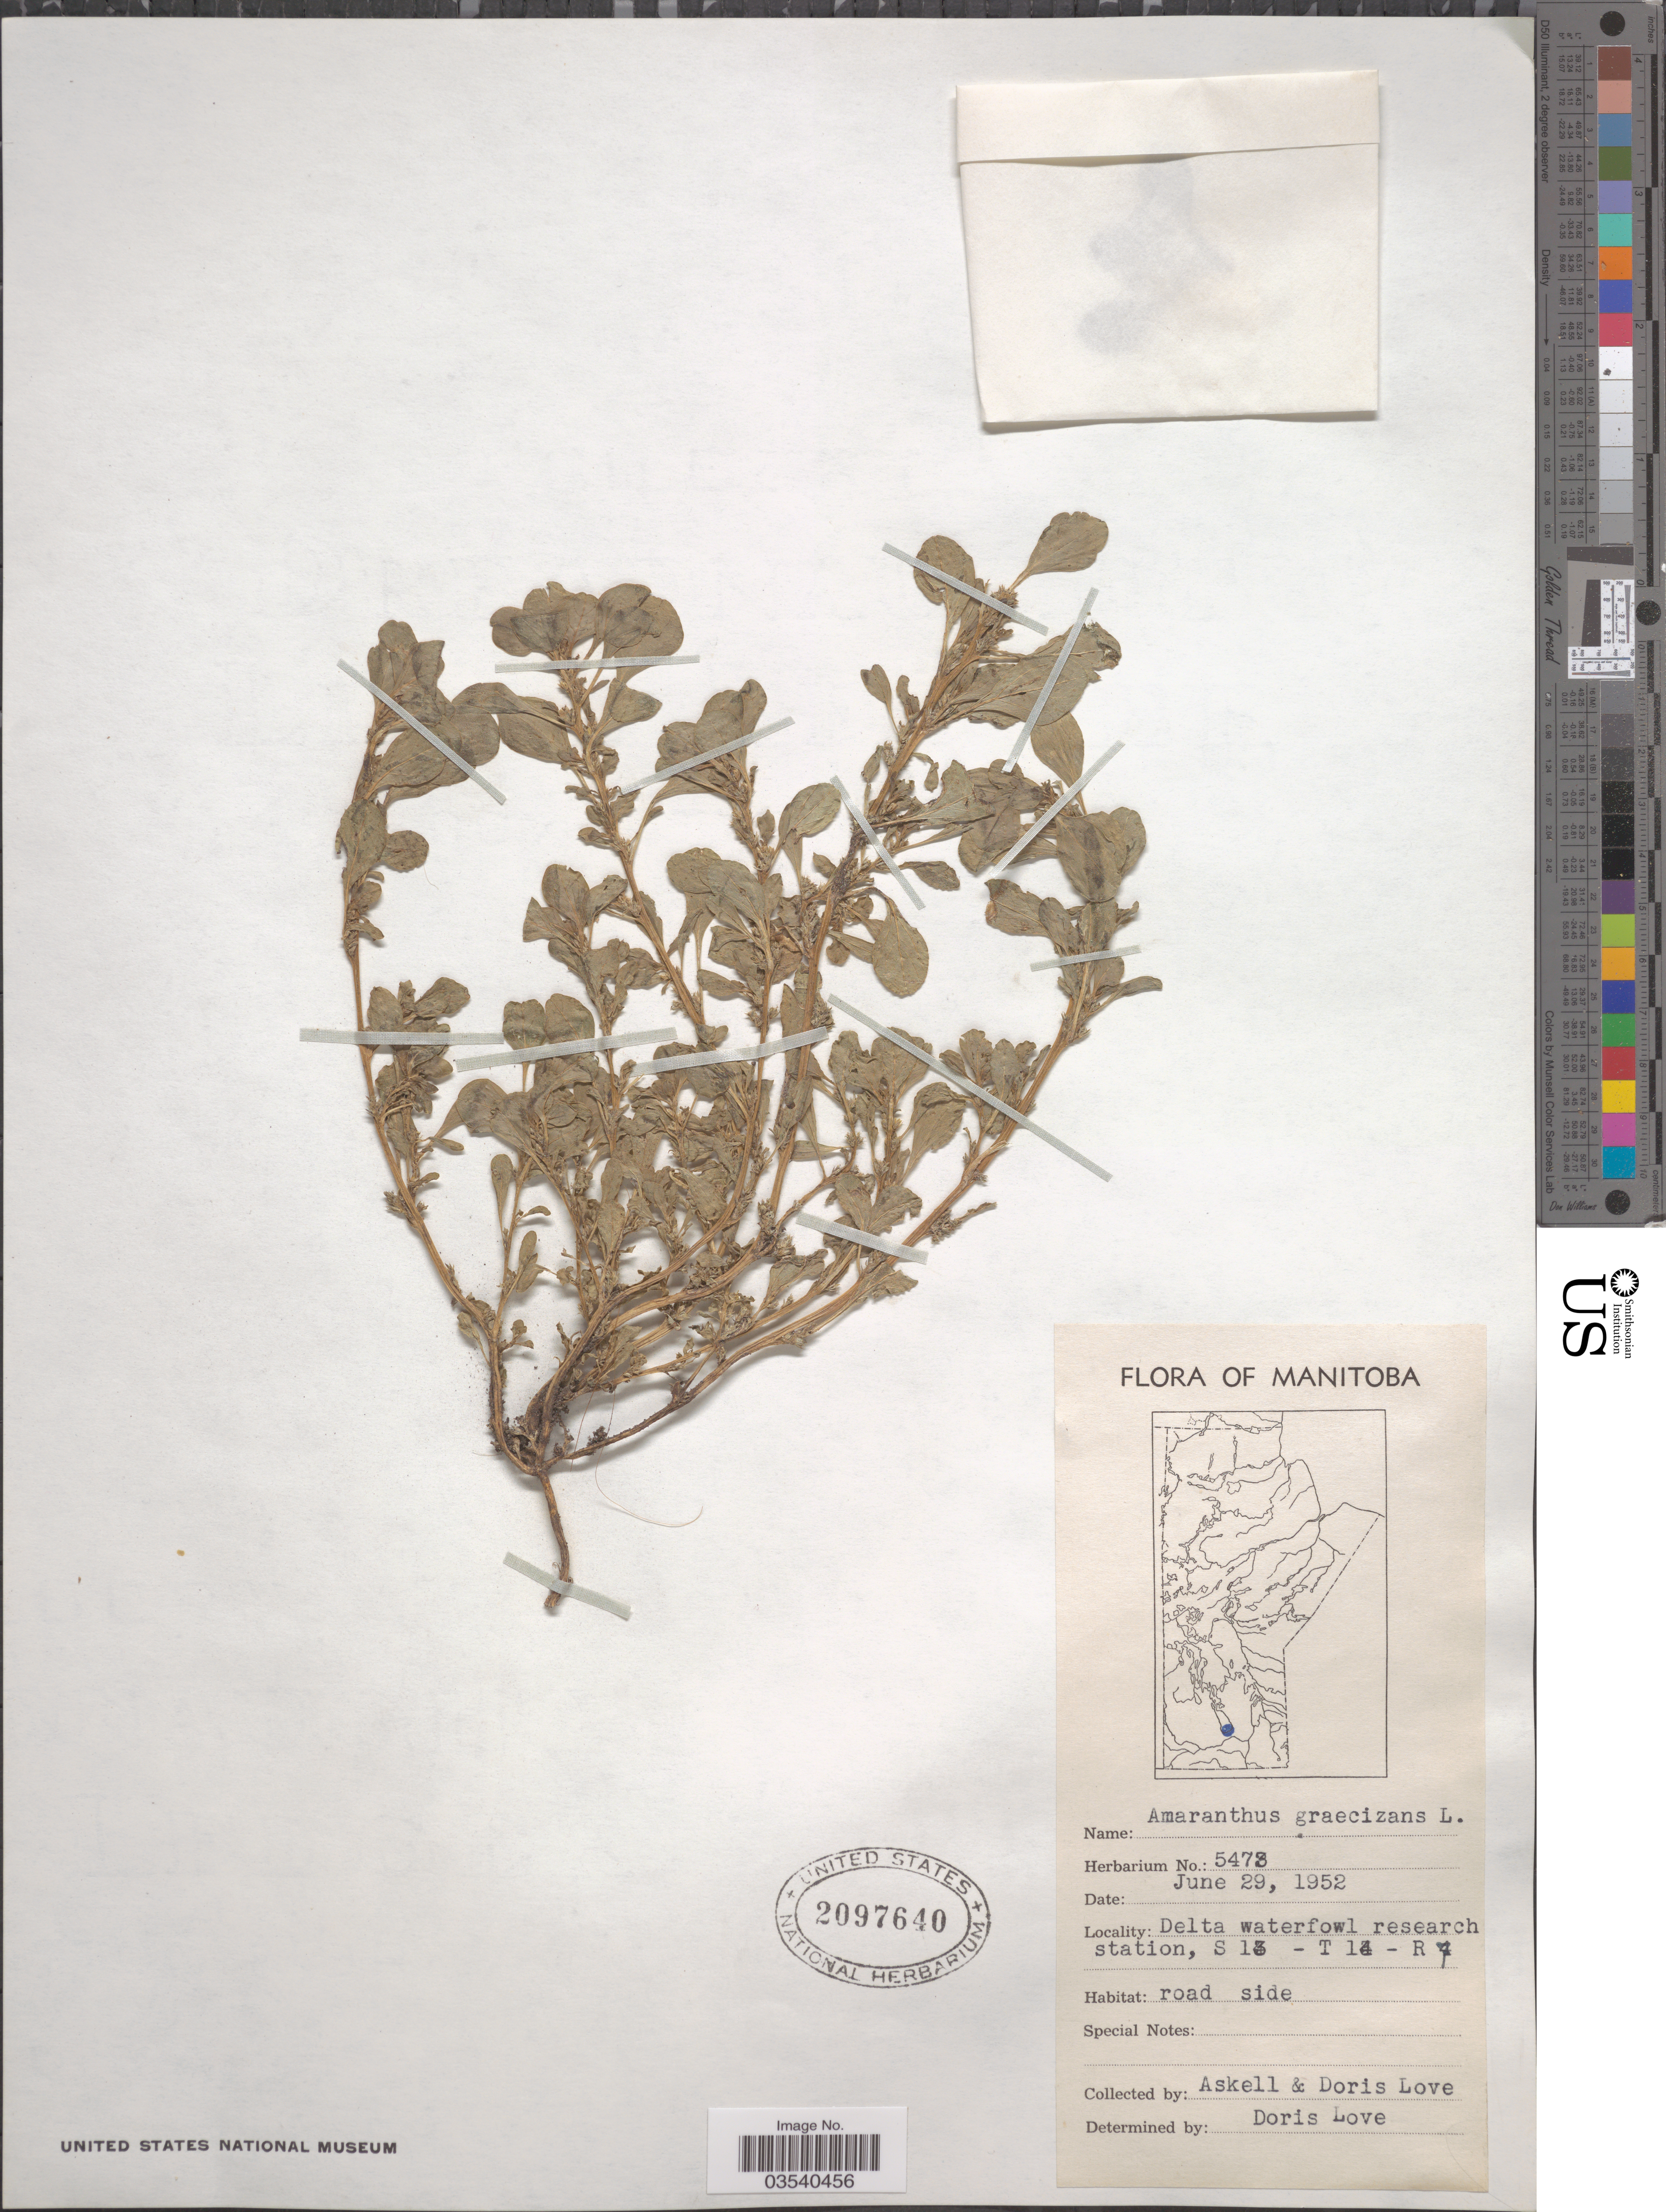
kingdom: Plantae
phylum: Tracheophyta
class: Magnoliopsida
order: Caryophyllales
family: Amaranthaceae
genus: Amaranthus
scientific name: Amaranthus graecizans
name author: L.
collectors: Á. Löve & D. Löve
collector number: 5473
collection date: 1952-06-29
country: Canada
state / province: Manitoba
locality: Delta waterfowl research station, S 13 - T 14 - R 7.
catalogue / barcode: US 2097640